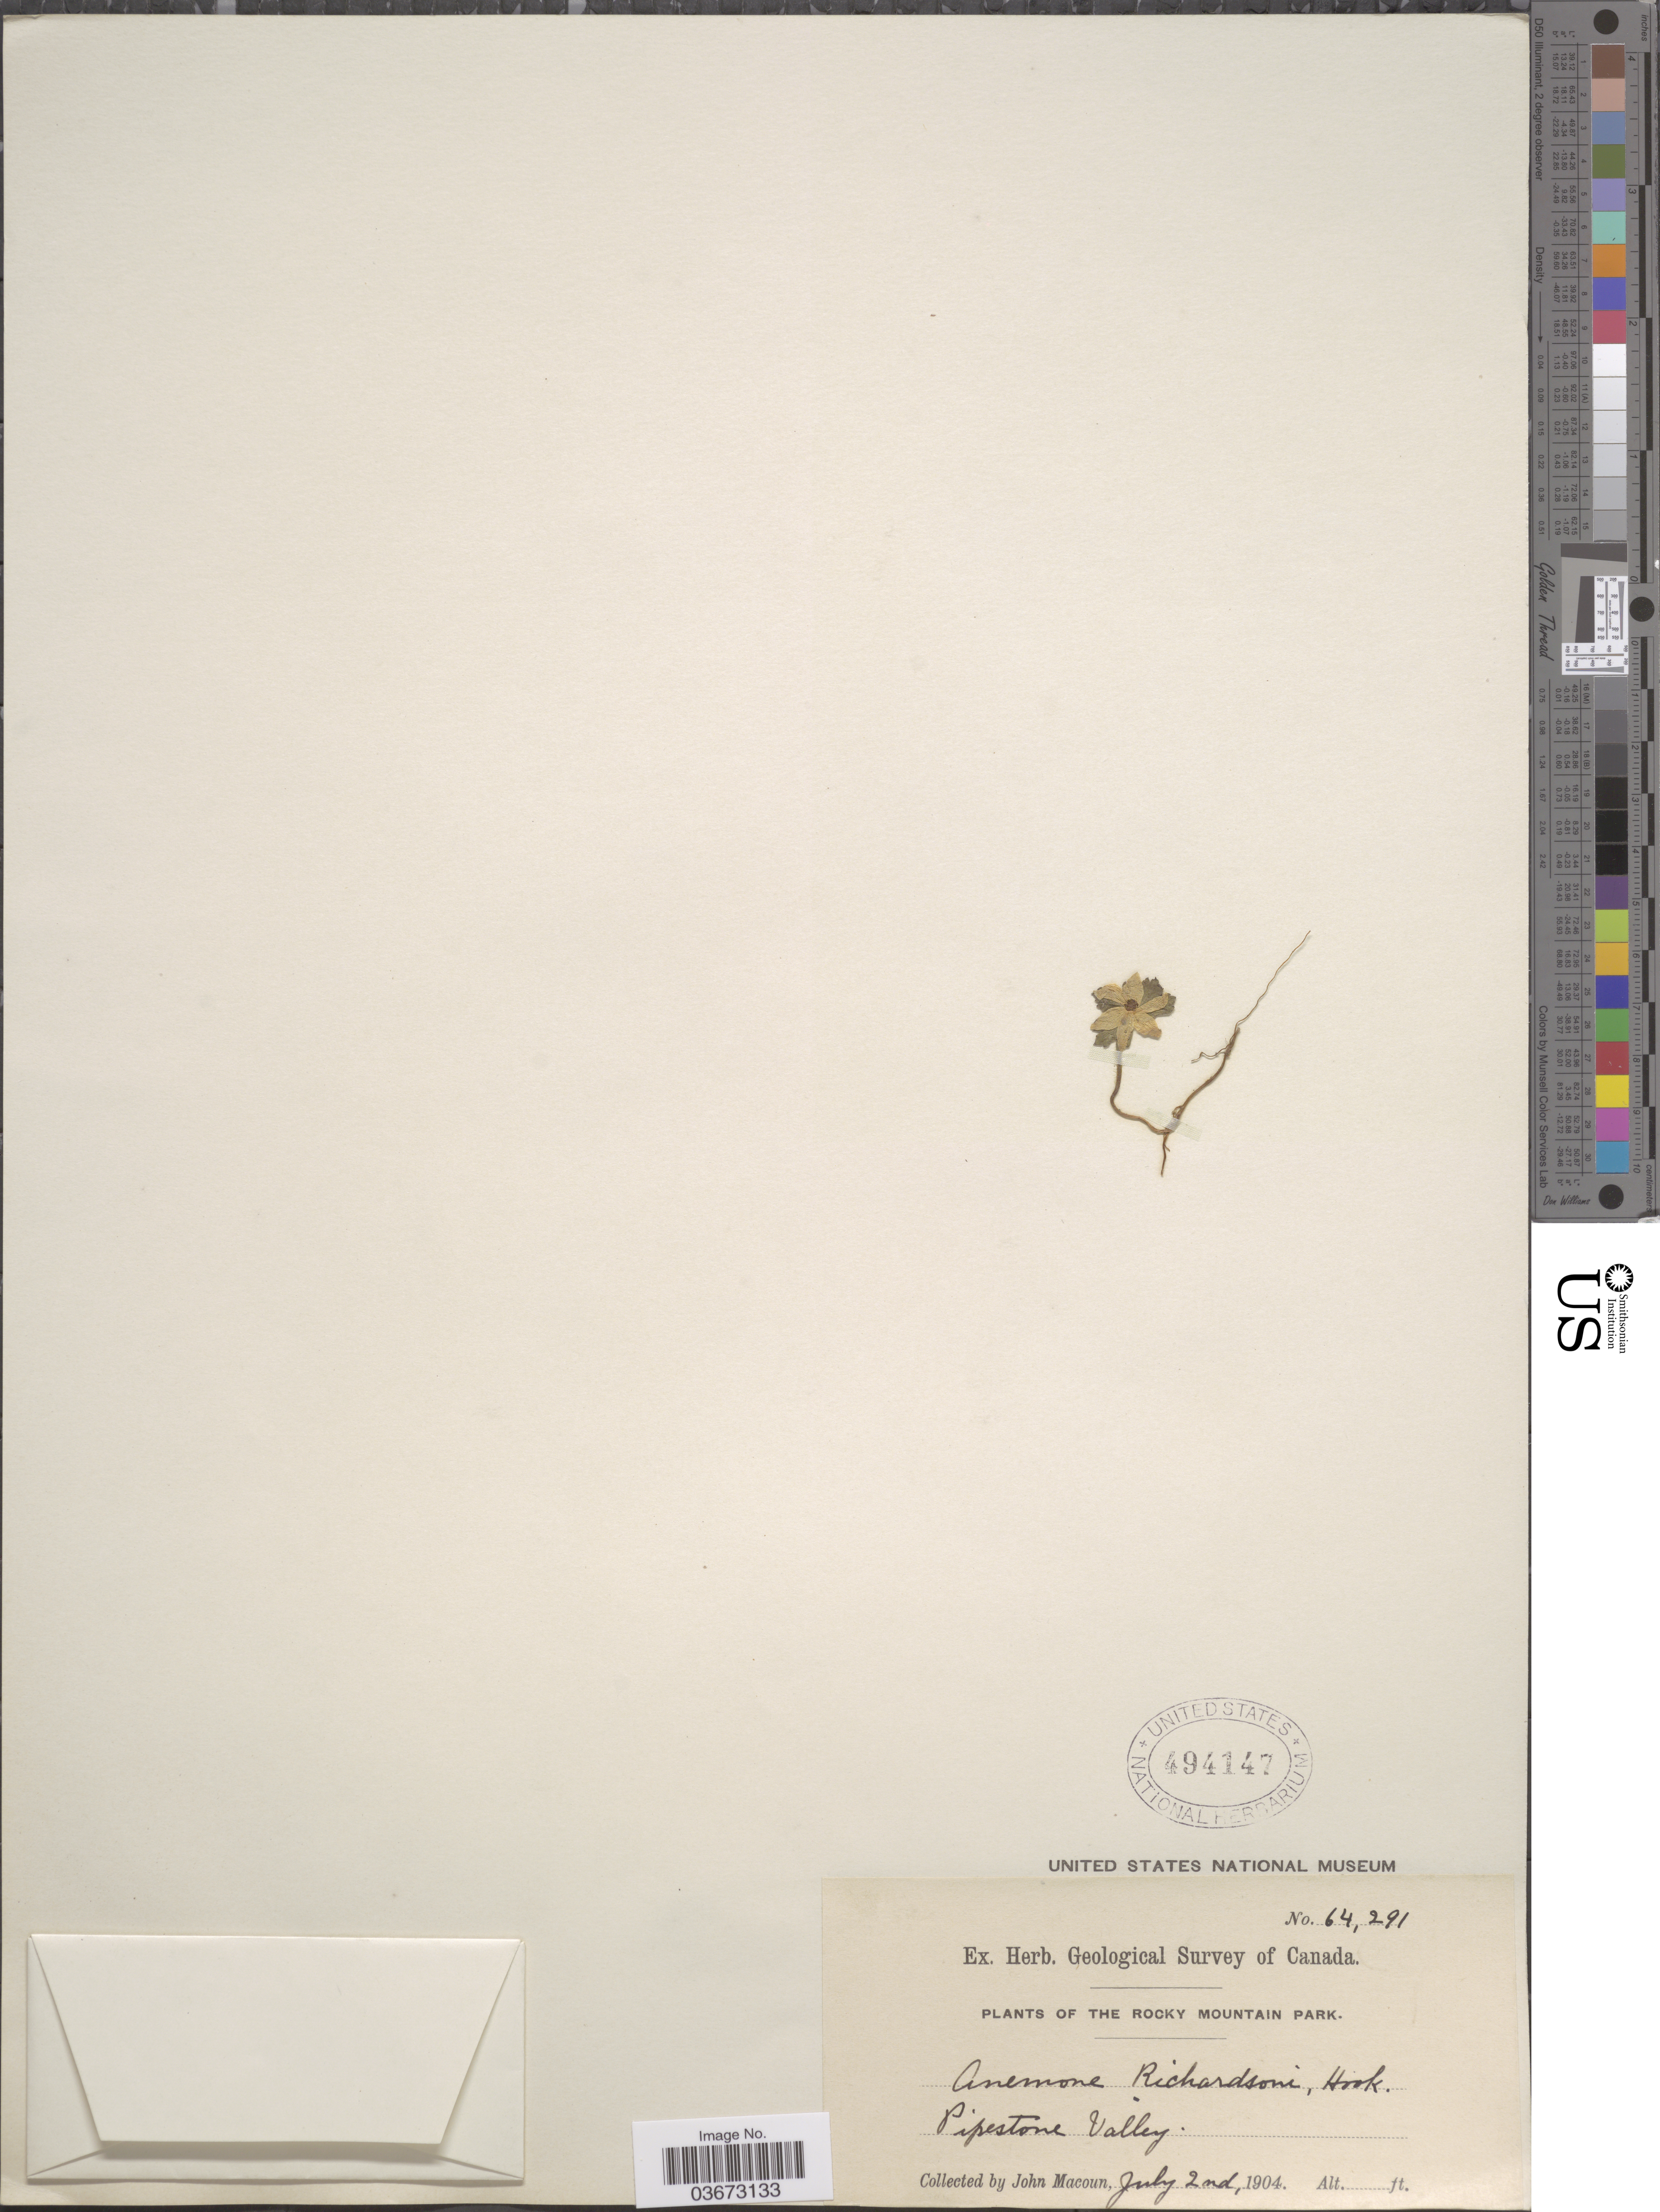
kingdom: Plantae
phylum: Tracheophyta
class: Magnoliopsida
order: Ranunculales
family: Ranunculaceae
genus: Anemone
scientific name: Anemone richardsonii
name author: Hook.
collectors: J. Macoun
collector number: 64291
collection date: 1904-07-02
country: Canada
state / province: Alberta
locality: The Rocky Mountain Park. Pipestone Valley.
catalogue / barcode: US 494147